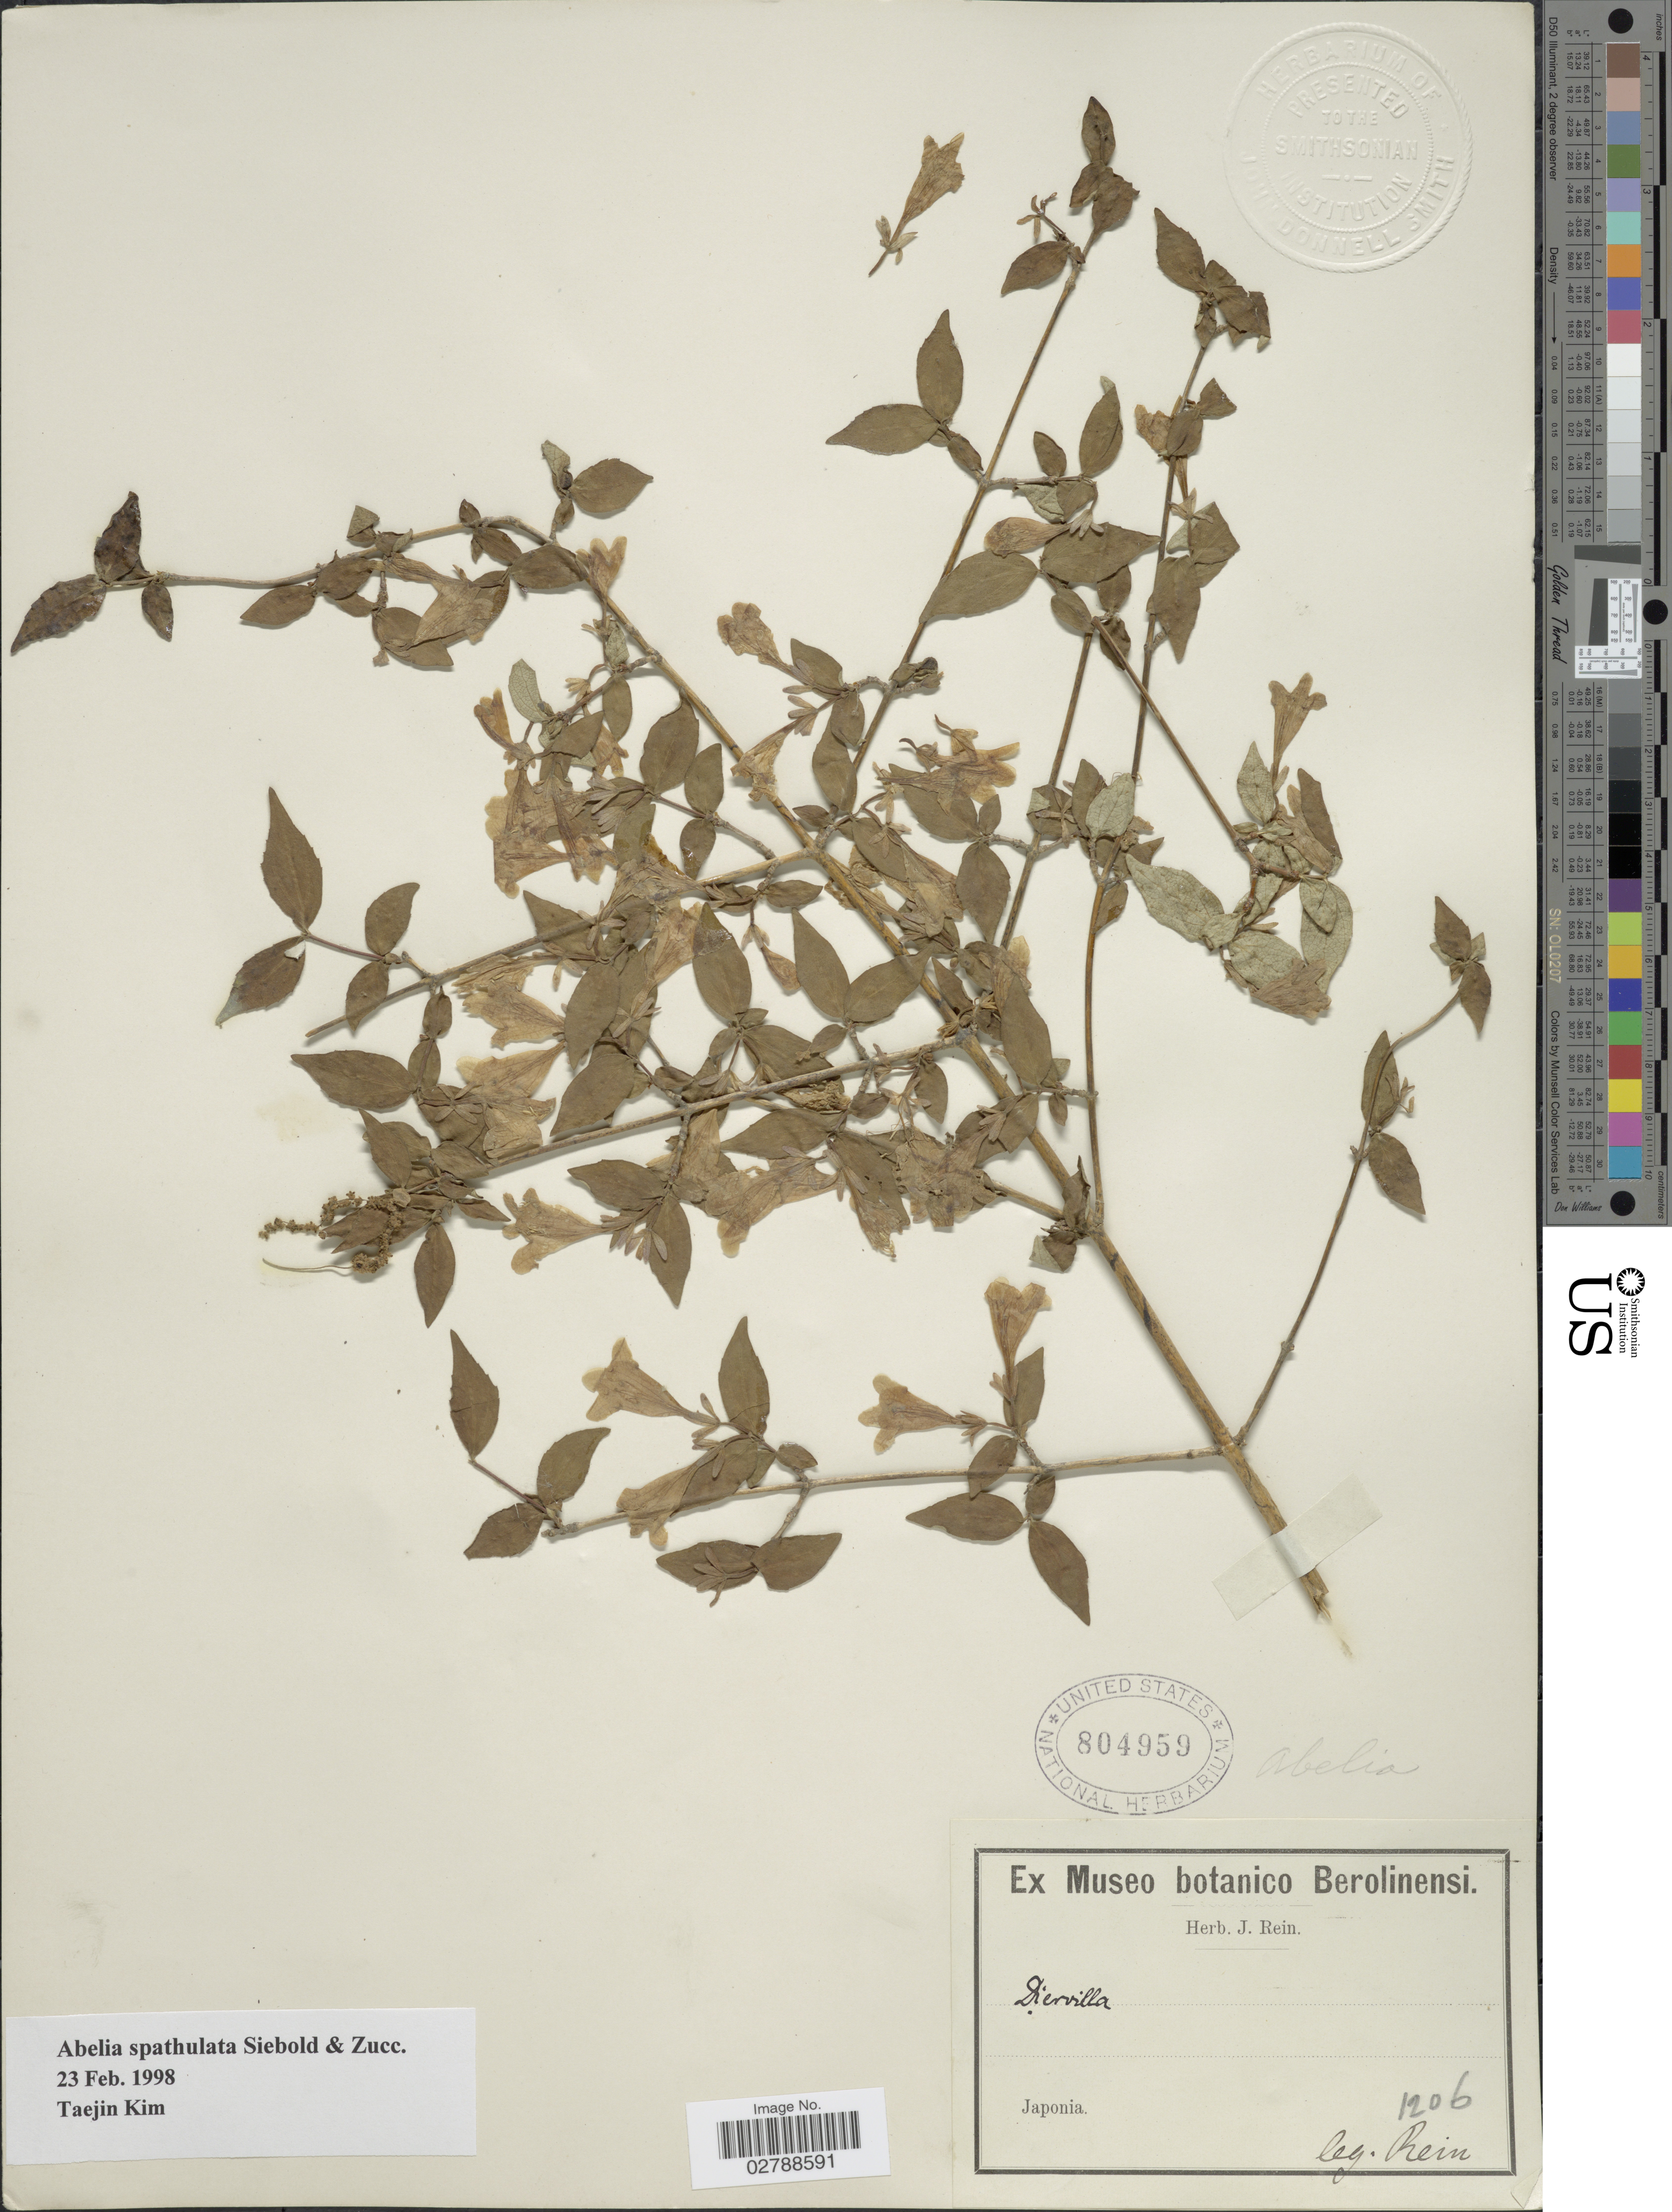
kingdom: Plantae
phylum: Tracheophyta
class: Magnoliopsida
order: Dipsacales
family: Caprifoliaceae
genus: Abelia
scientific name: Abelia spathulata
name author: Siebold & Zucc.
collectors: J. Rein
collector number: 1206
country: Japan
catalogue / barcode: US 804959